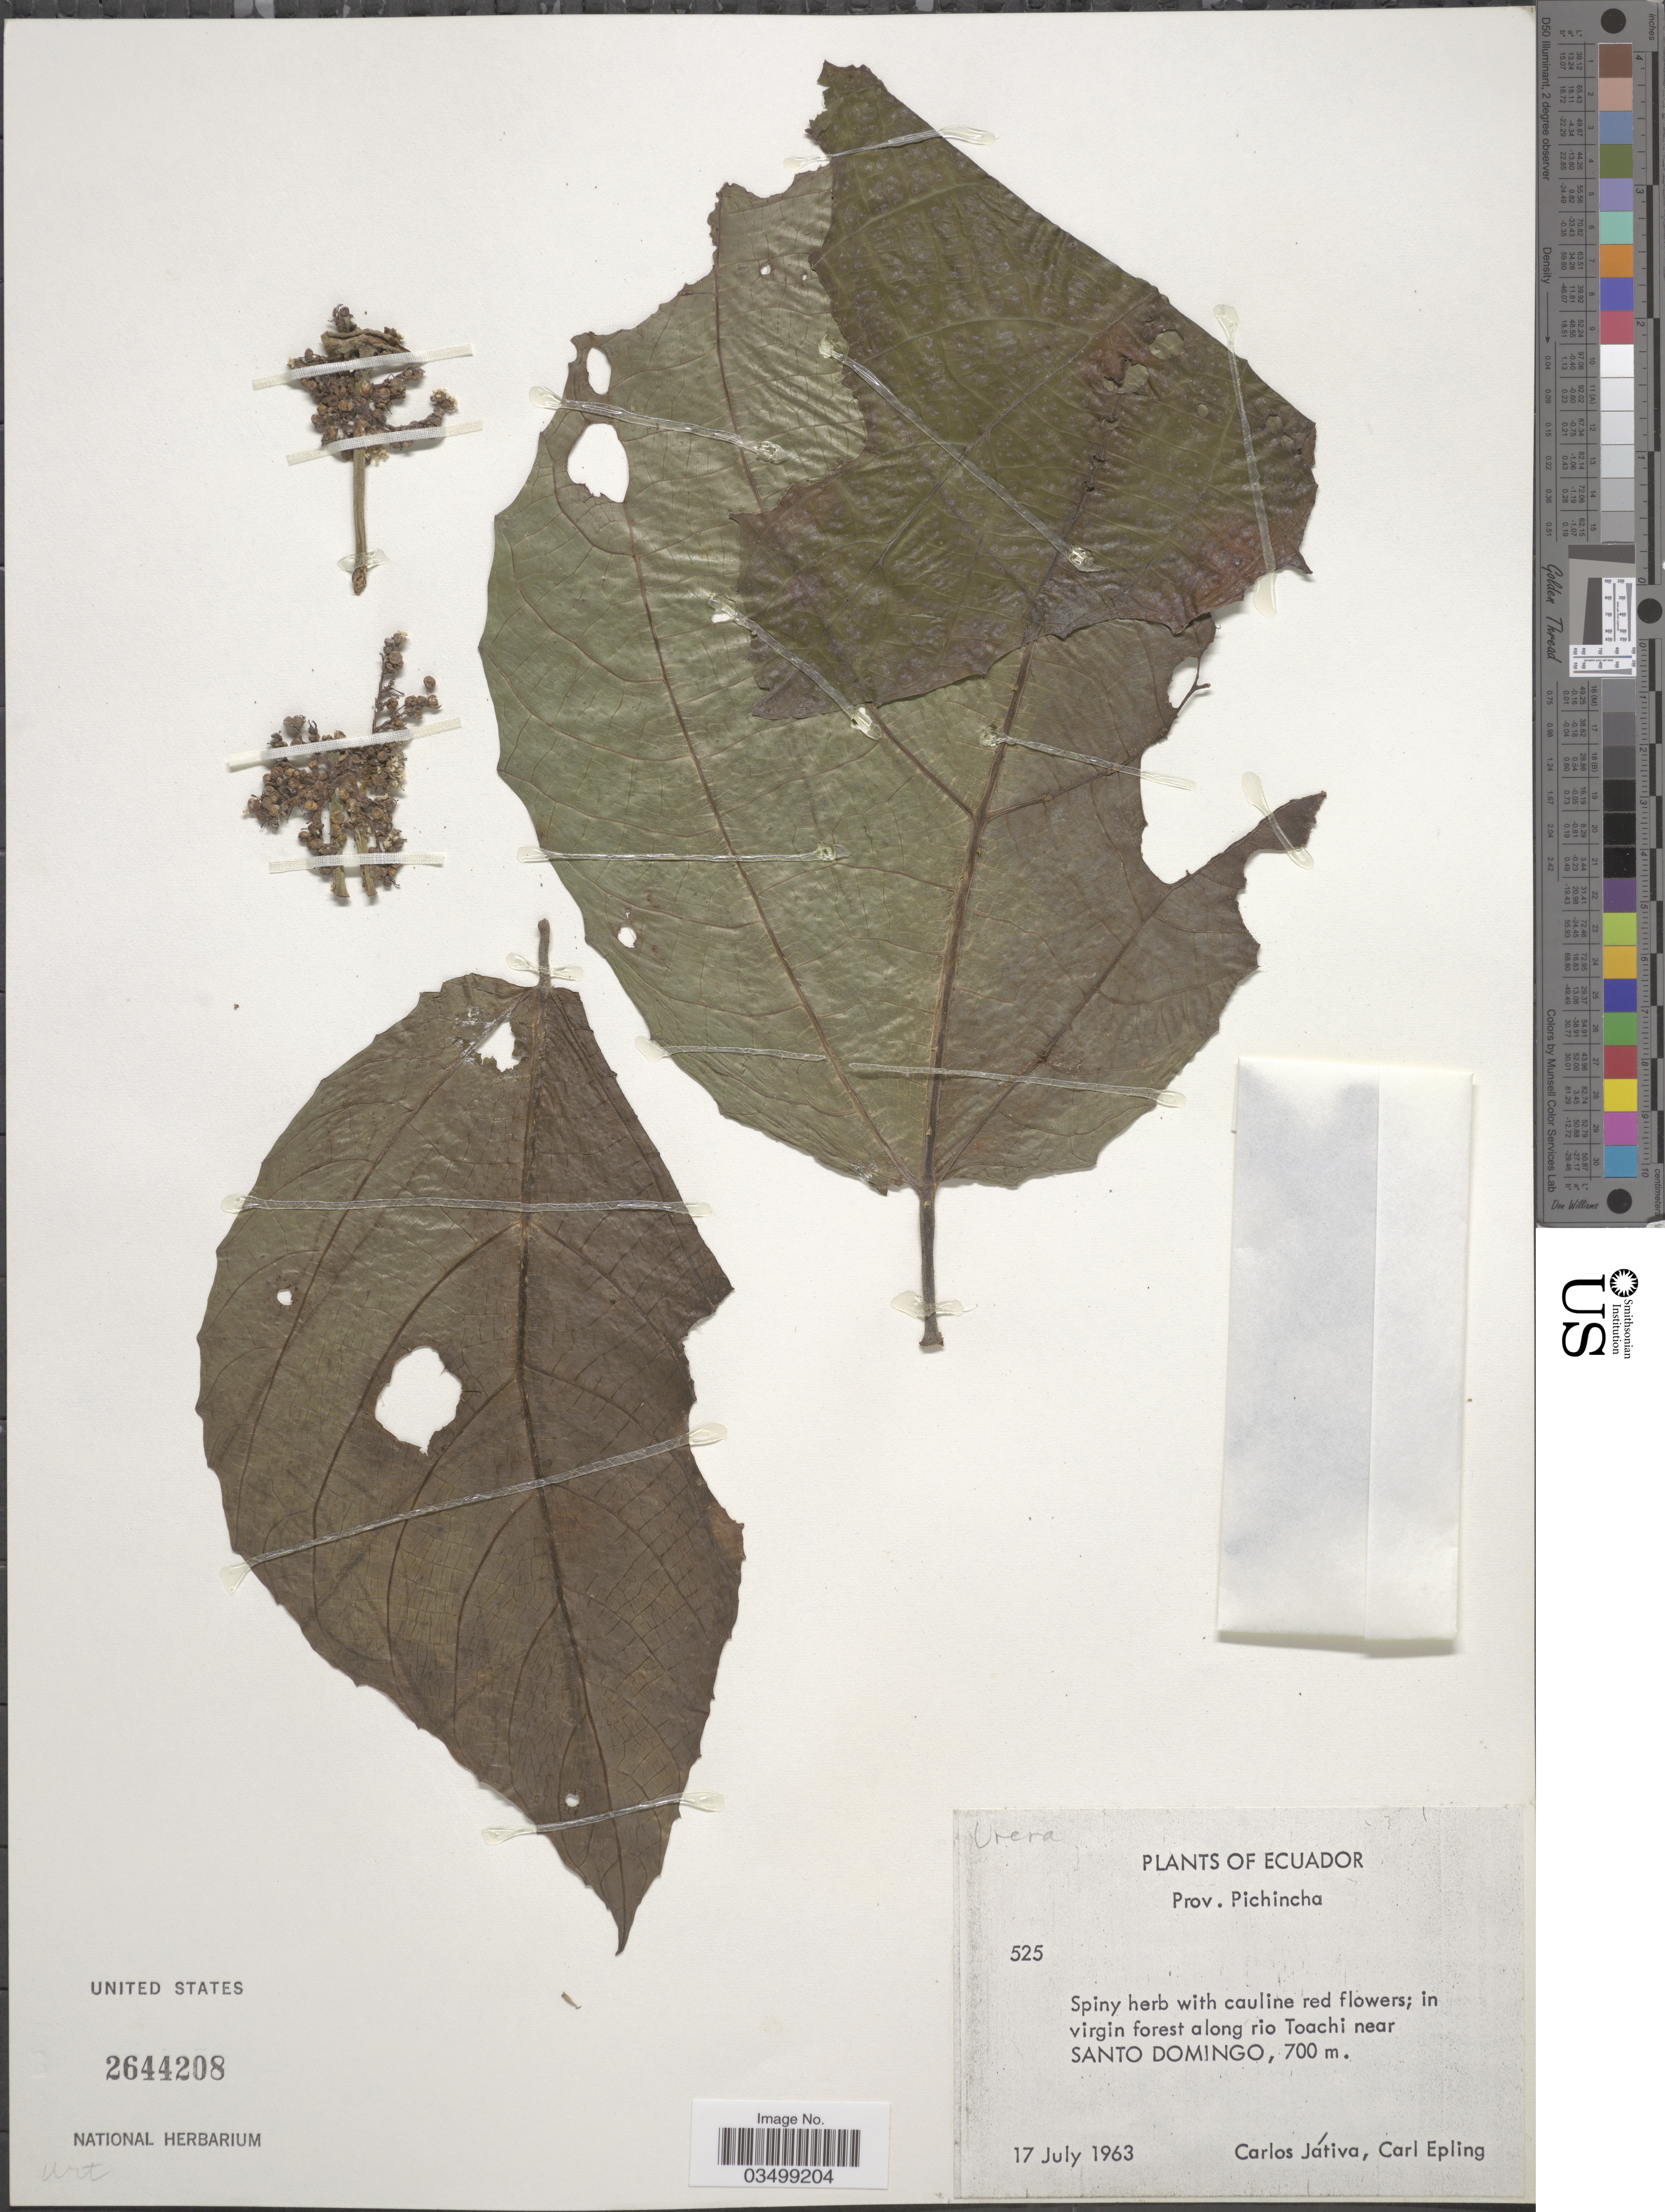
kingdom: Plantae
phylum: Tracheophyta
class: Magnoliopsida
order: Rosales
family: Urticaceae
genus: Urera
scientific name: Urera sp.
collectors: C. D. Játiva & C. C. Epling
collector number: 525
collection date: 1963-07-17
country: Ecuador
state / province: Pichincha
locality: Prov. Pichincha. In virgin forest along rio Toachi near Santo Domingo.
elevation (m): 700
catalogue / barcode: US 2644208